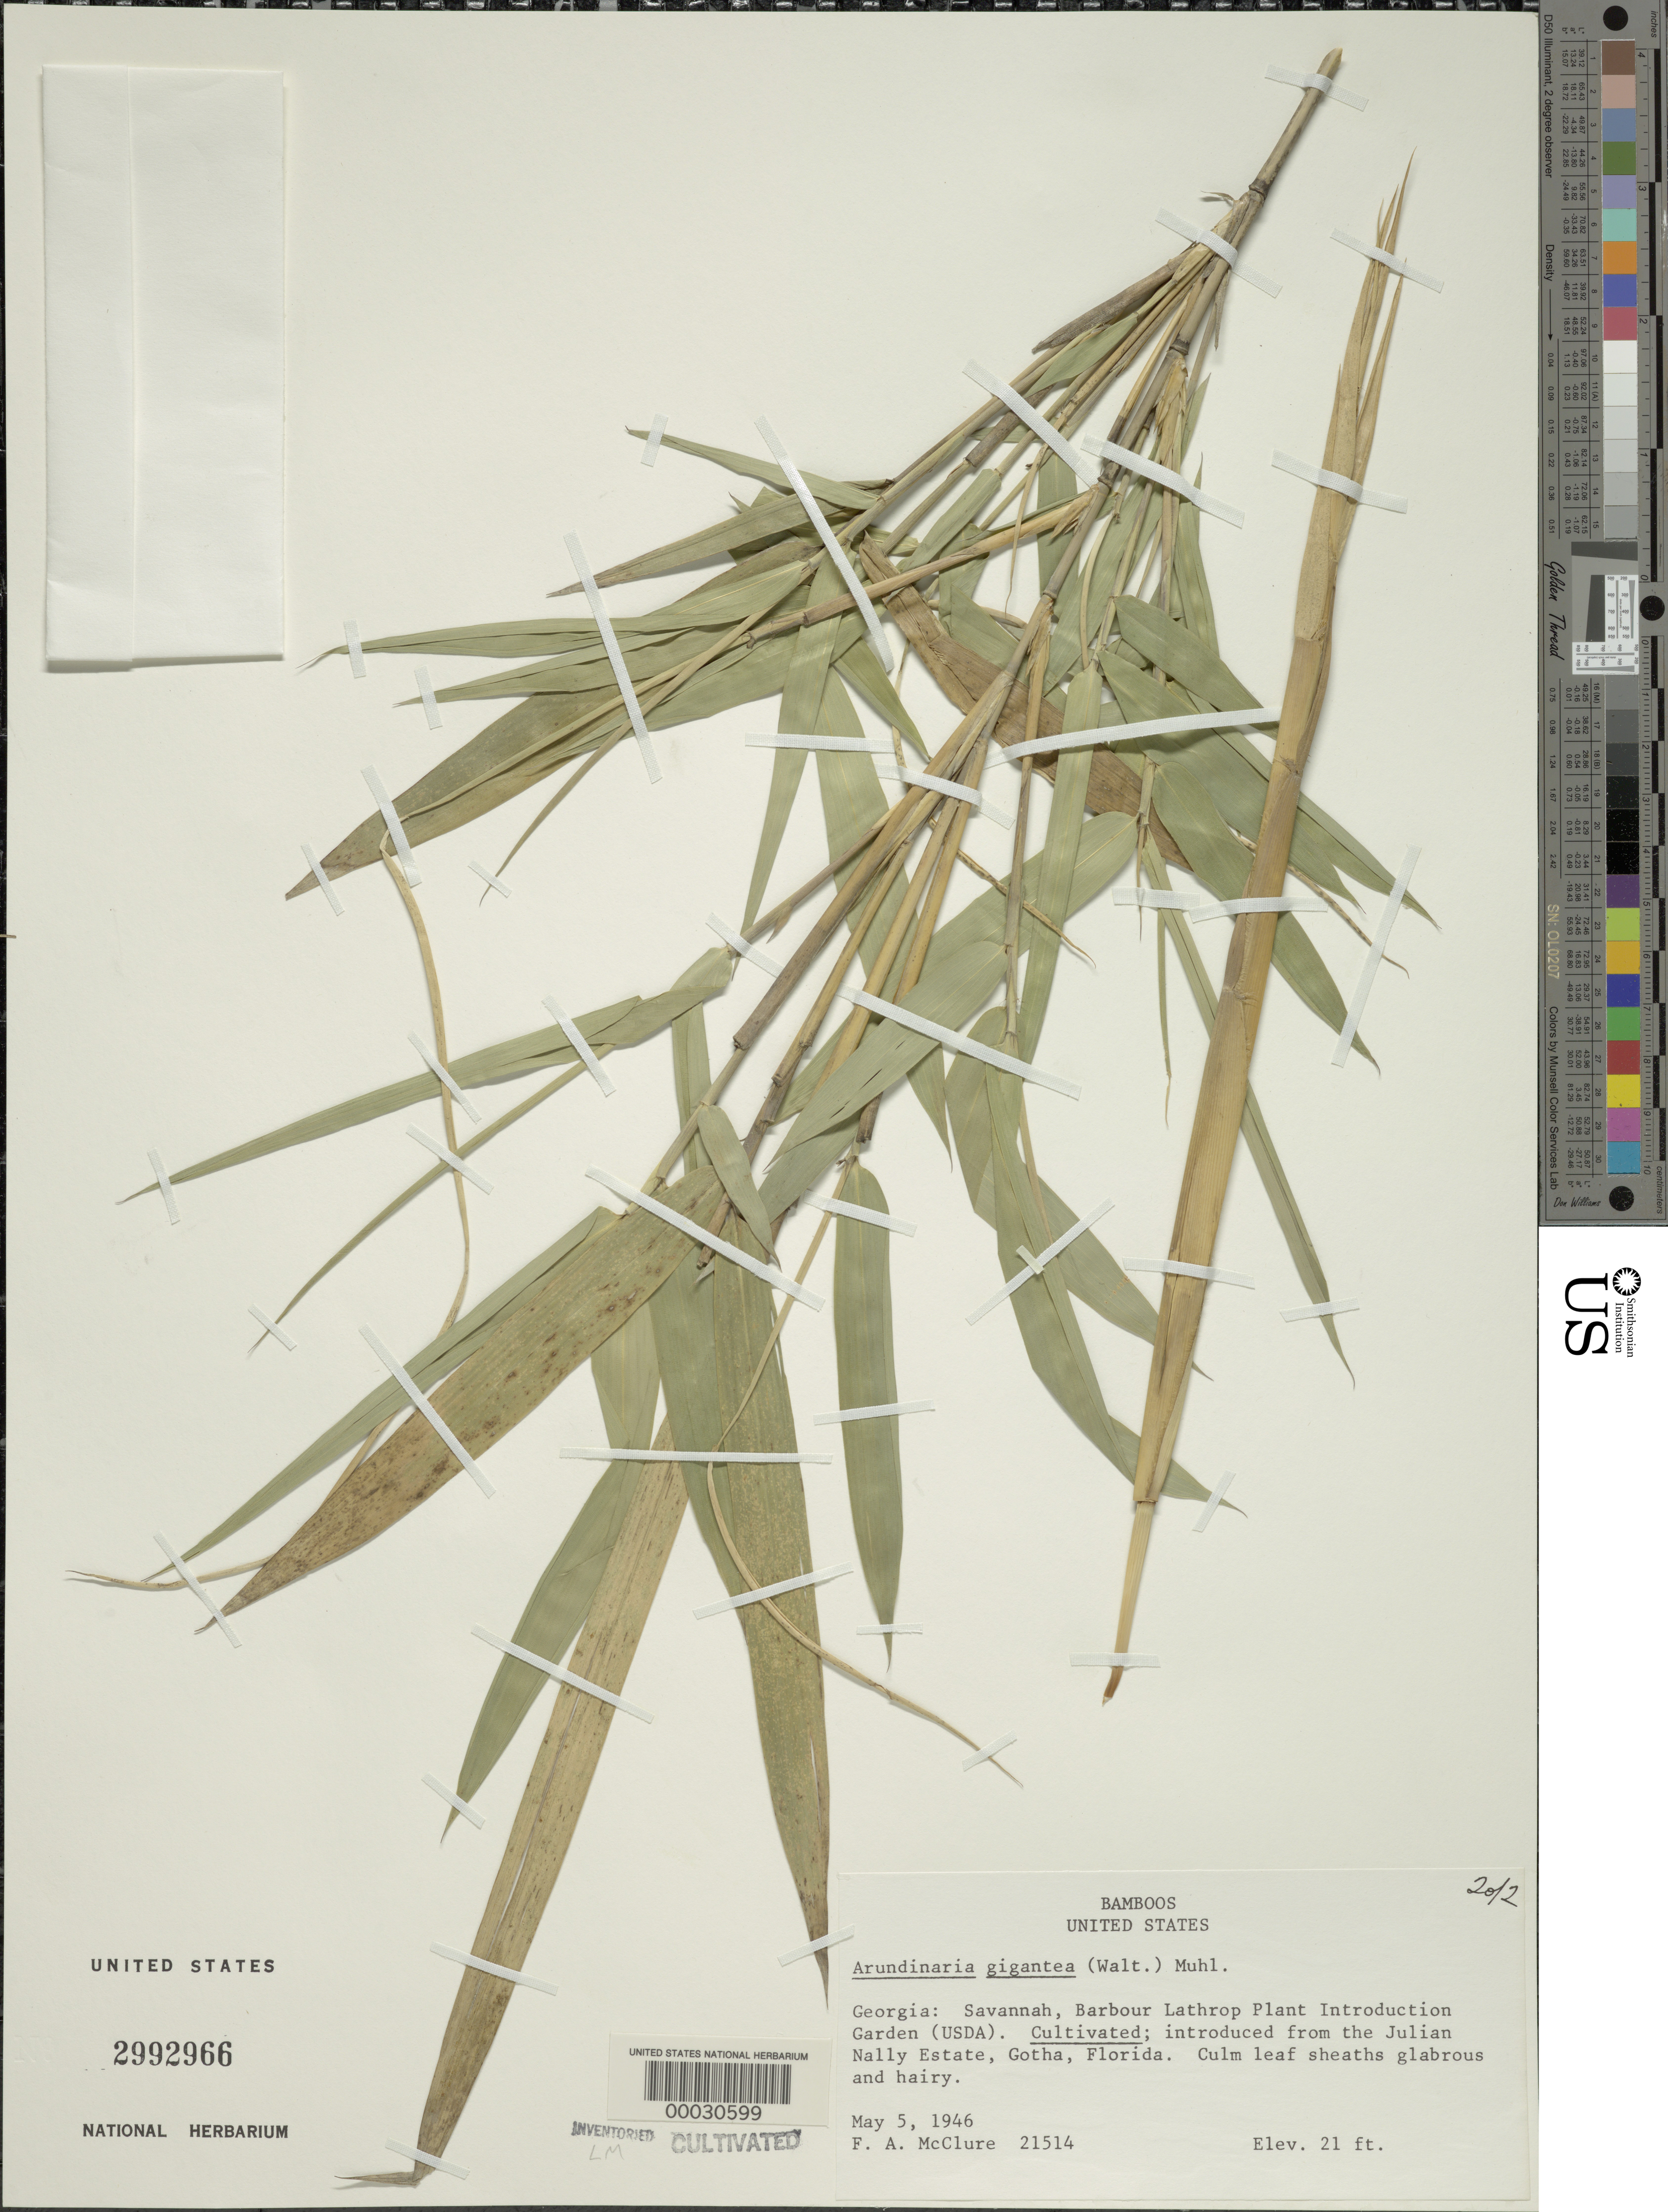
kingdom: Plantae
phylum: Tracheophyta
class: Liliopsida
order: Poales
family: Poaceae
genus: Arundinaria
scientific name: Arundinaria gigantea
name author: (Walter) Muhl.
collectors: F. A. McClure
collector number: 21514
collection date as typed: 05 May 1946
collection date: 1946-05-05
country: United States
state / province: Georgia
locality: Barbour lathrop plant introduction garden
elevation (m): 6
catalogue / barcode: US 2992966